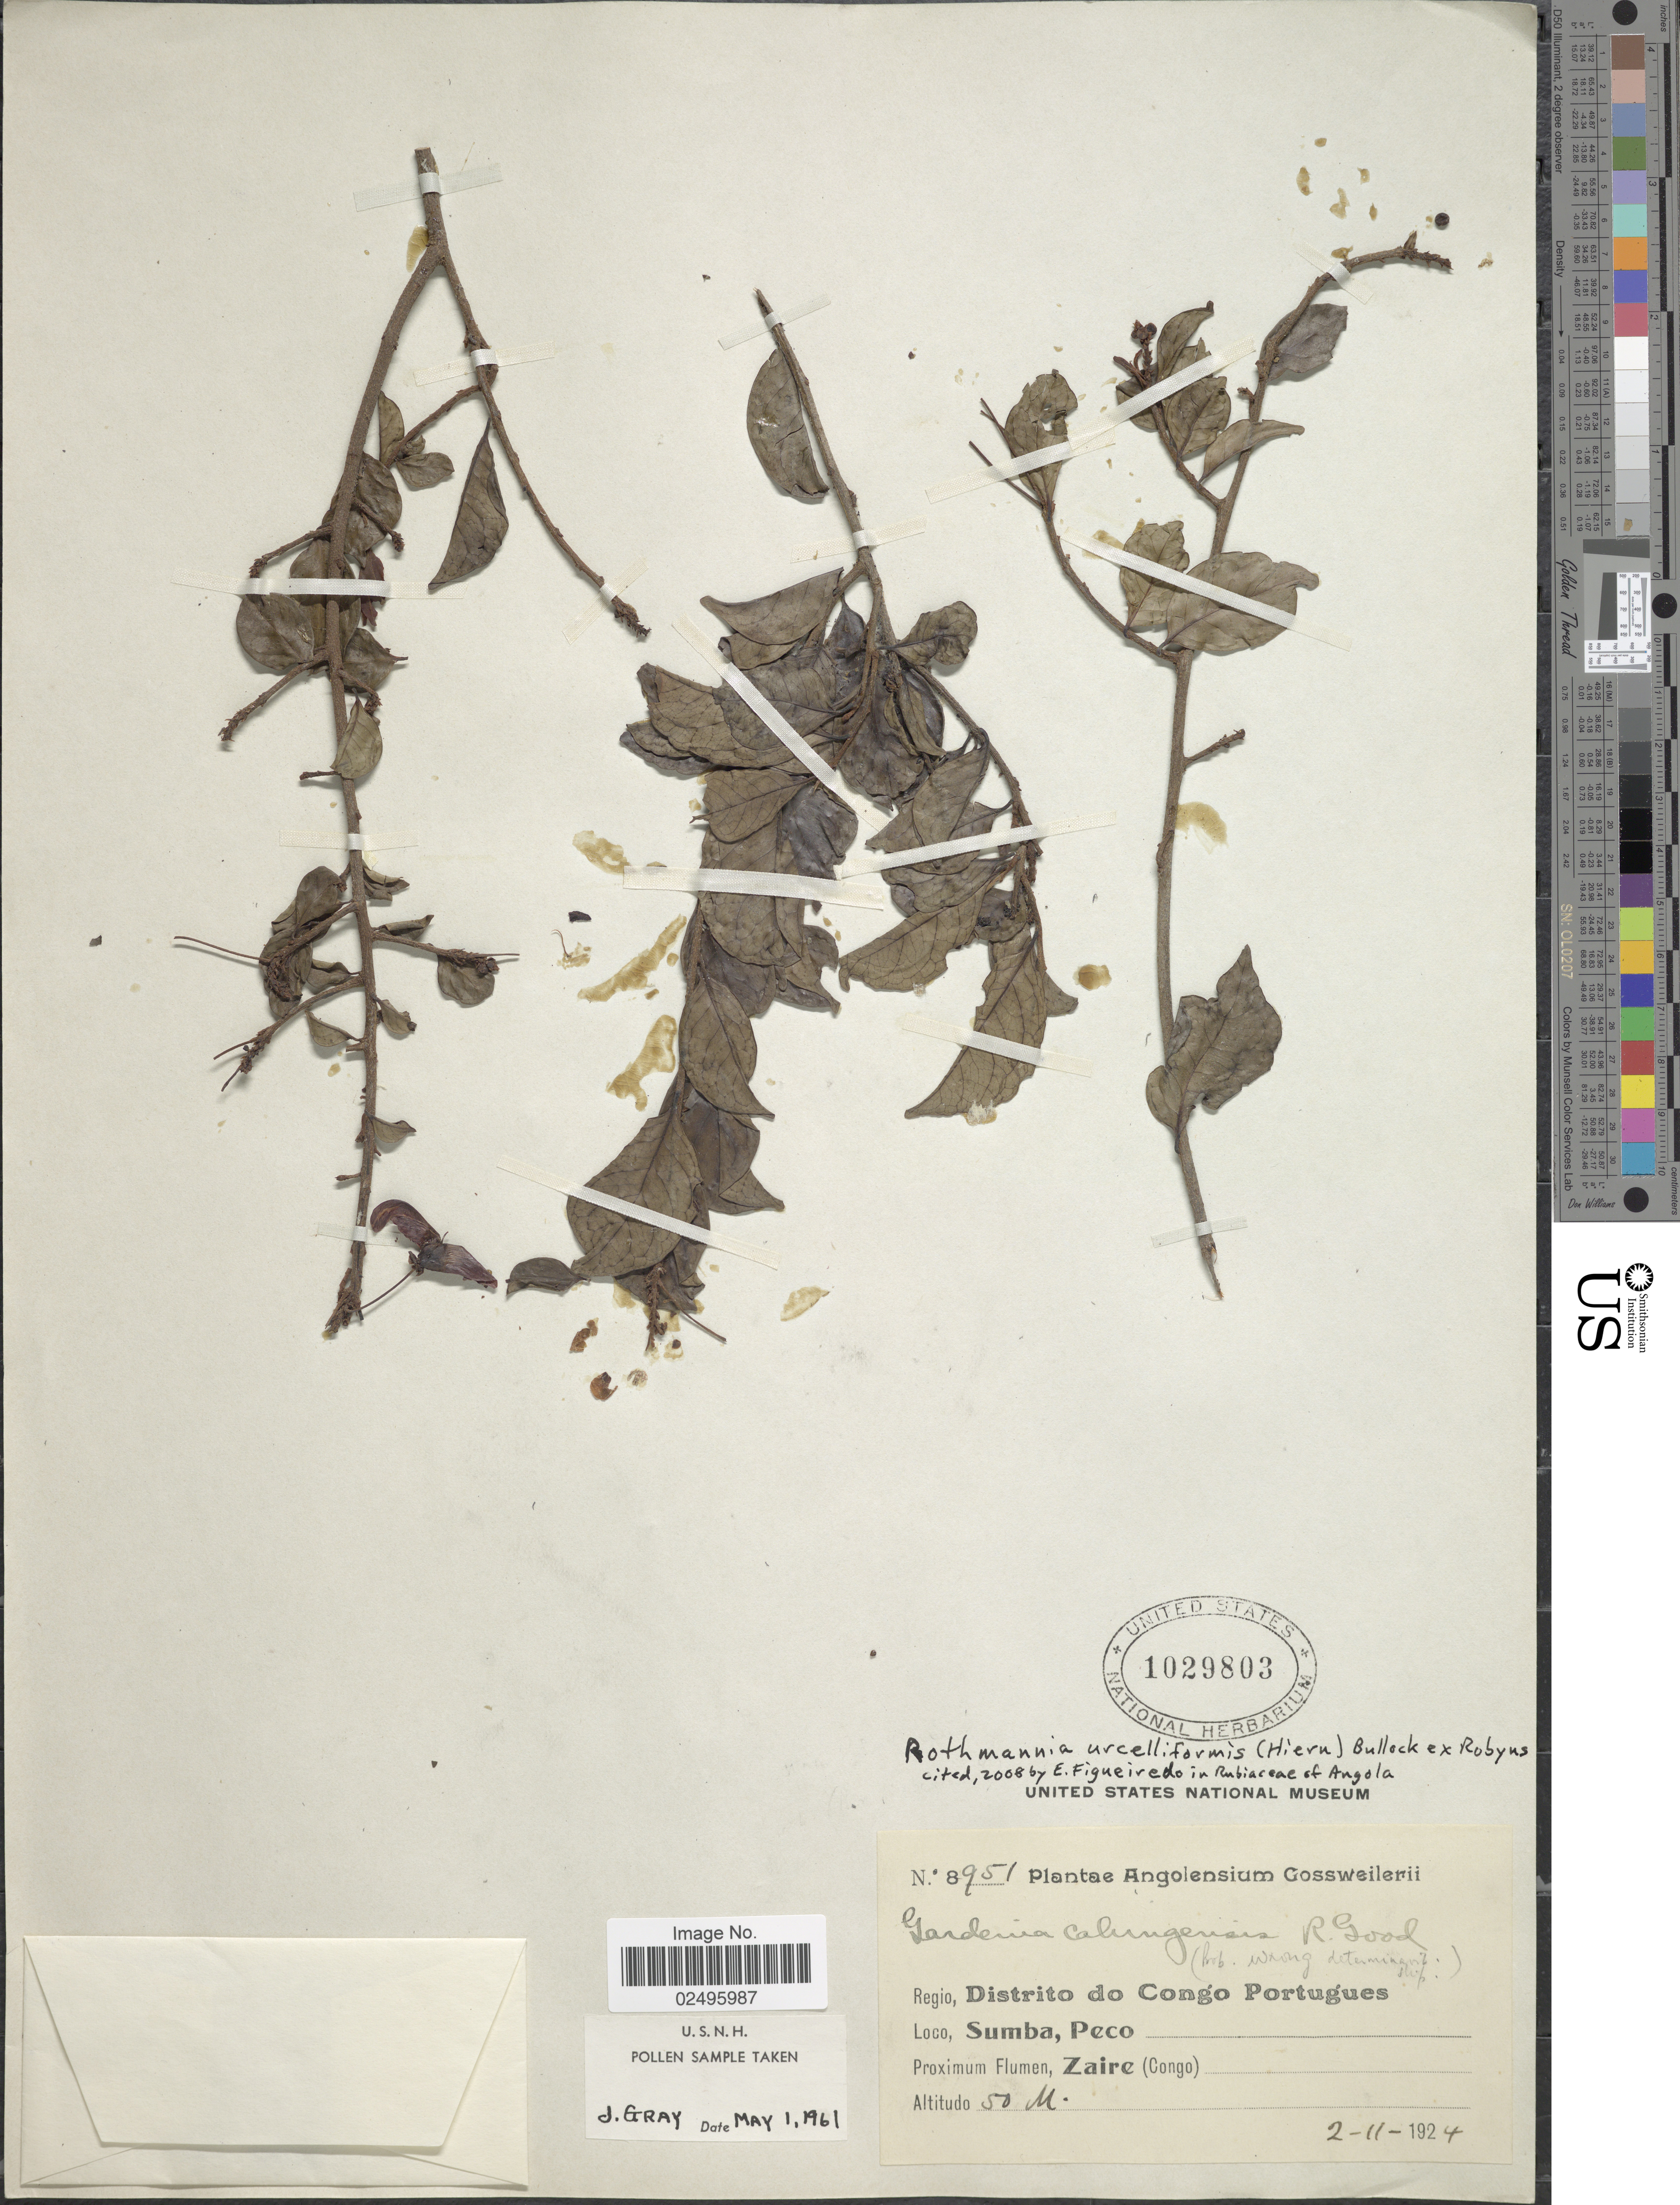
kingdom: Plantae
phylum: Tracheophyta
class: Magnoliopsida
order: Gentianales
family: Rubiaceae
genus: Rothmannia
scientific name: Rothmannia urcelliformis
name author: (Hiern) Bullock ex Robyns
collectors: -. Gossweiler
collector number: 8951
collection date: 1924-02-02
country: Angola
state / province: Zaire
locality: Regio, Distrito do Congo Portogues, Loco, Sumba, Peco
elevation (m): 50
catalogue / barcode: US 1029803